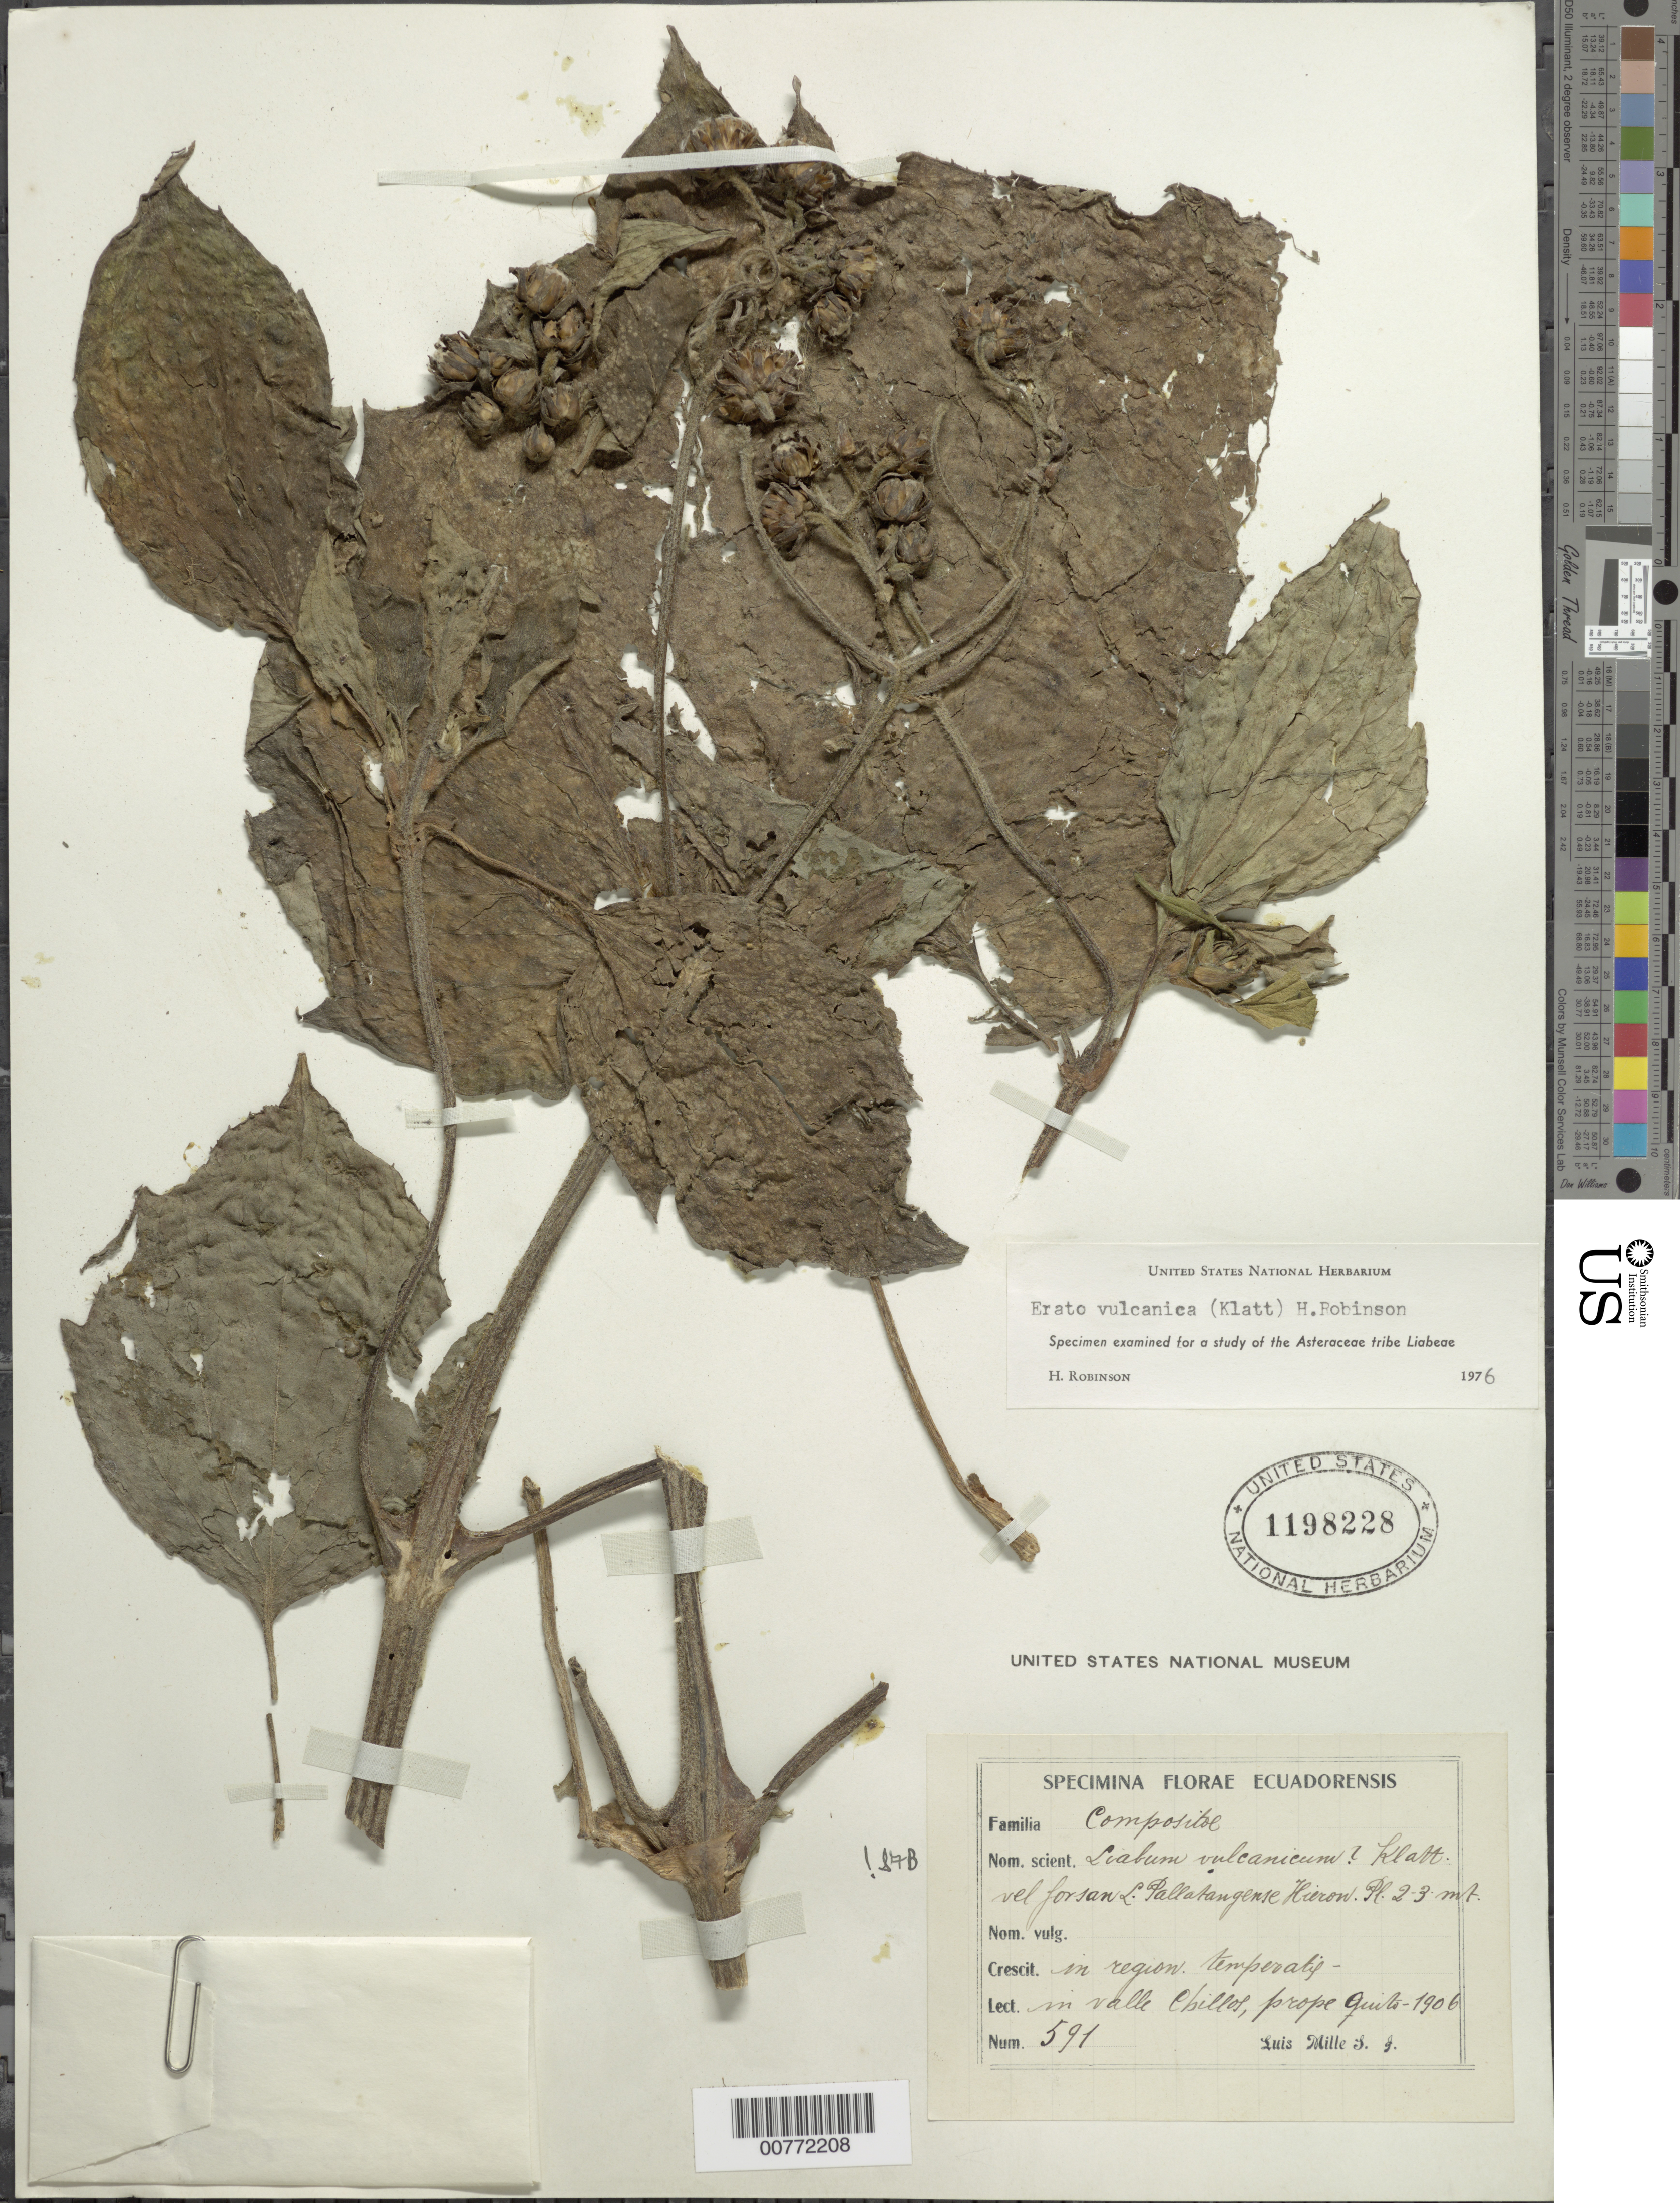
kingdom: Plantae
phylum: Tracheophyta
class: Magnoliopsida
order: Asterales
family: Asteraceae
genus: Erato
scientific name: Erato vulcanica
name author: (Klatt) H. Rob.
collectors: L. Mille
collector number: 591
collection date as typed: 1906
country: Ecuador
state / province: Pichincha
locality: Valle Chillos, prope Quito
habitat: Region temperatif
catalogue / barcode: US 1198228